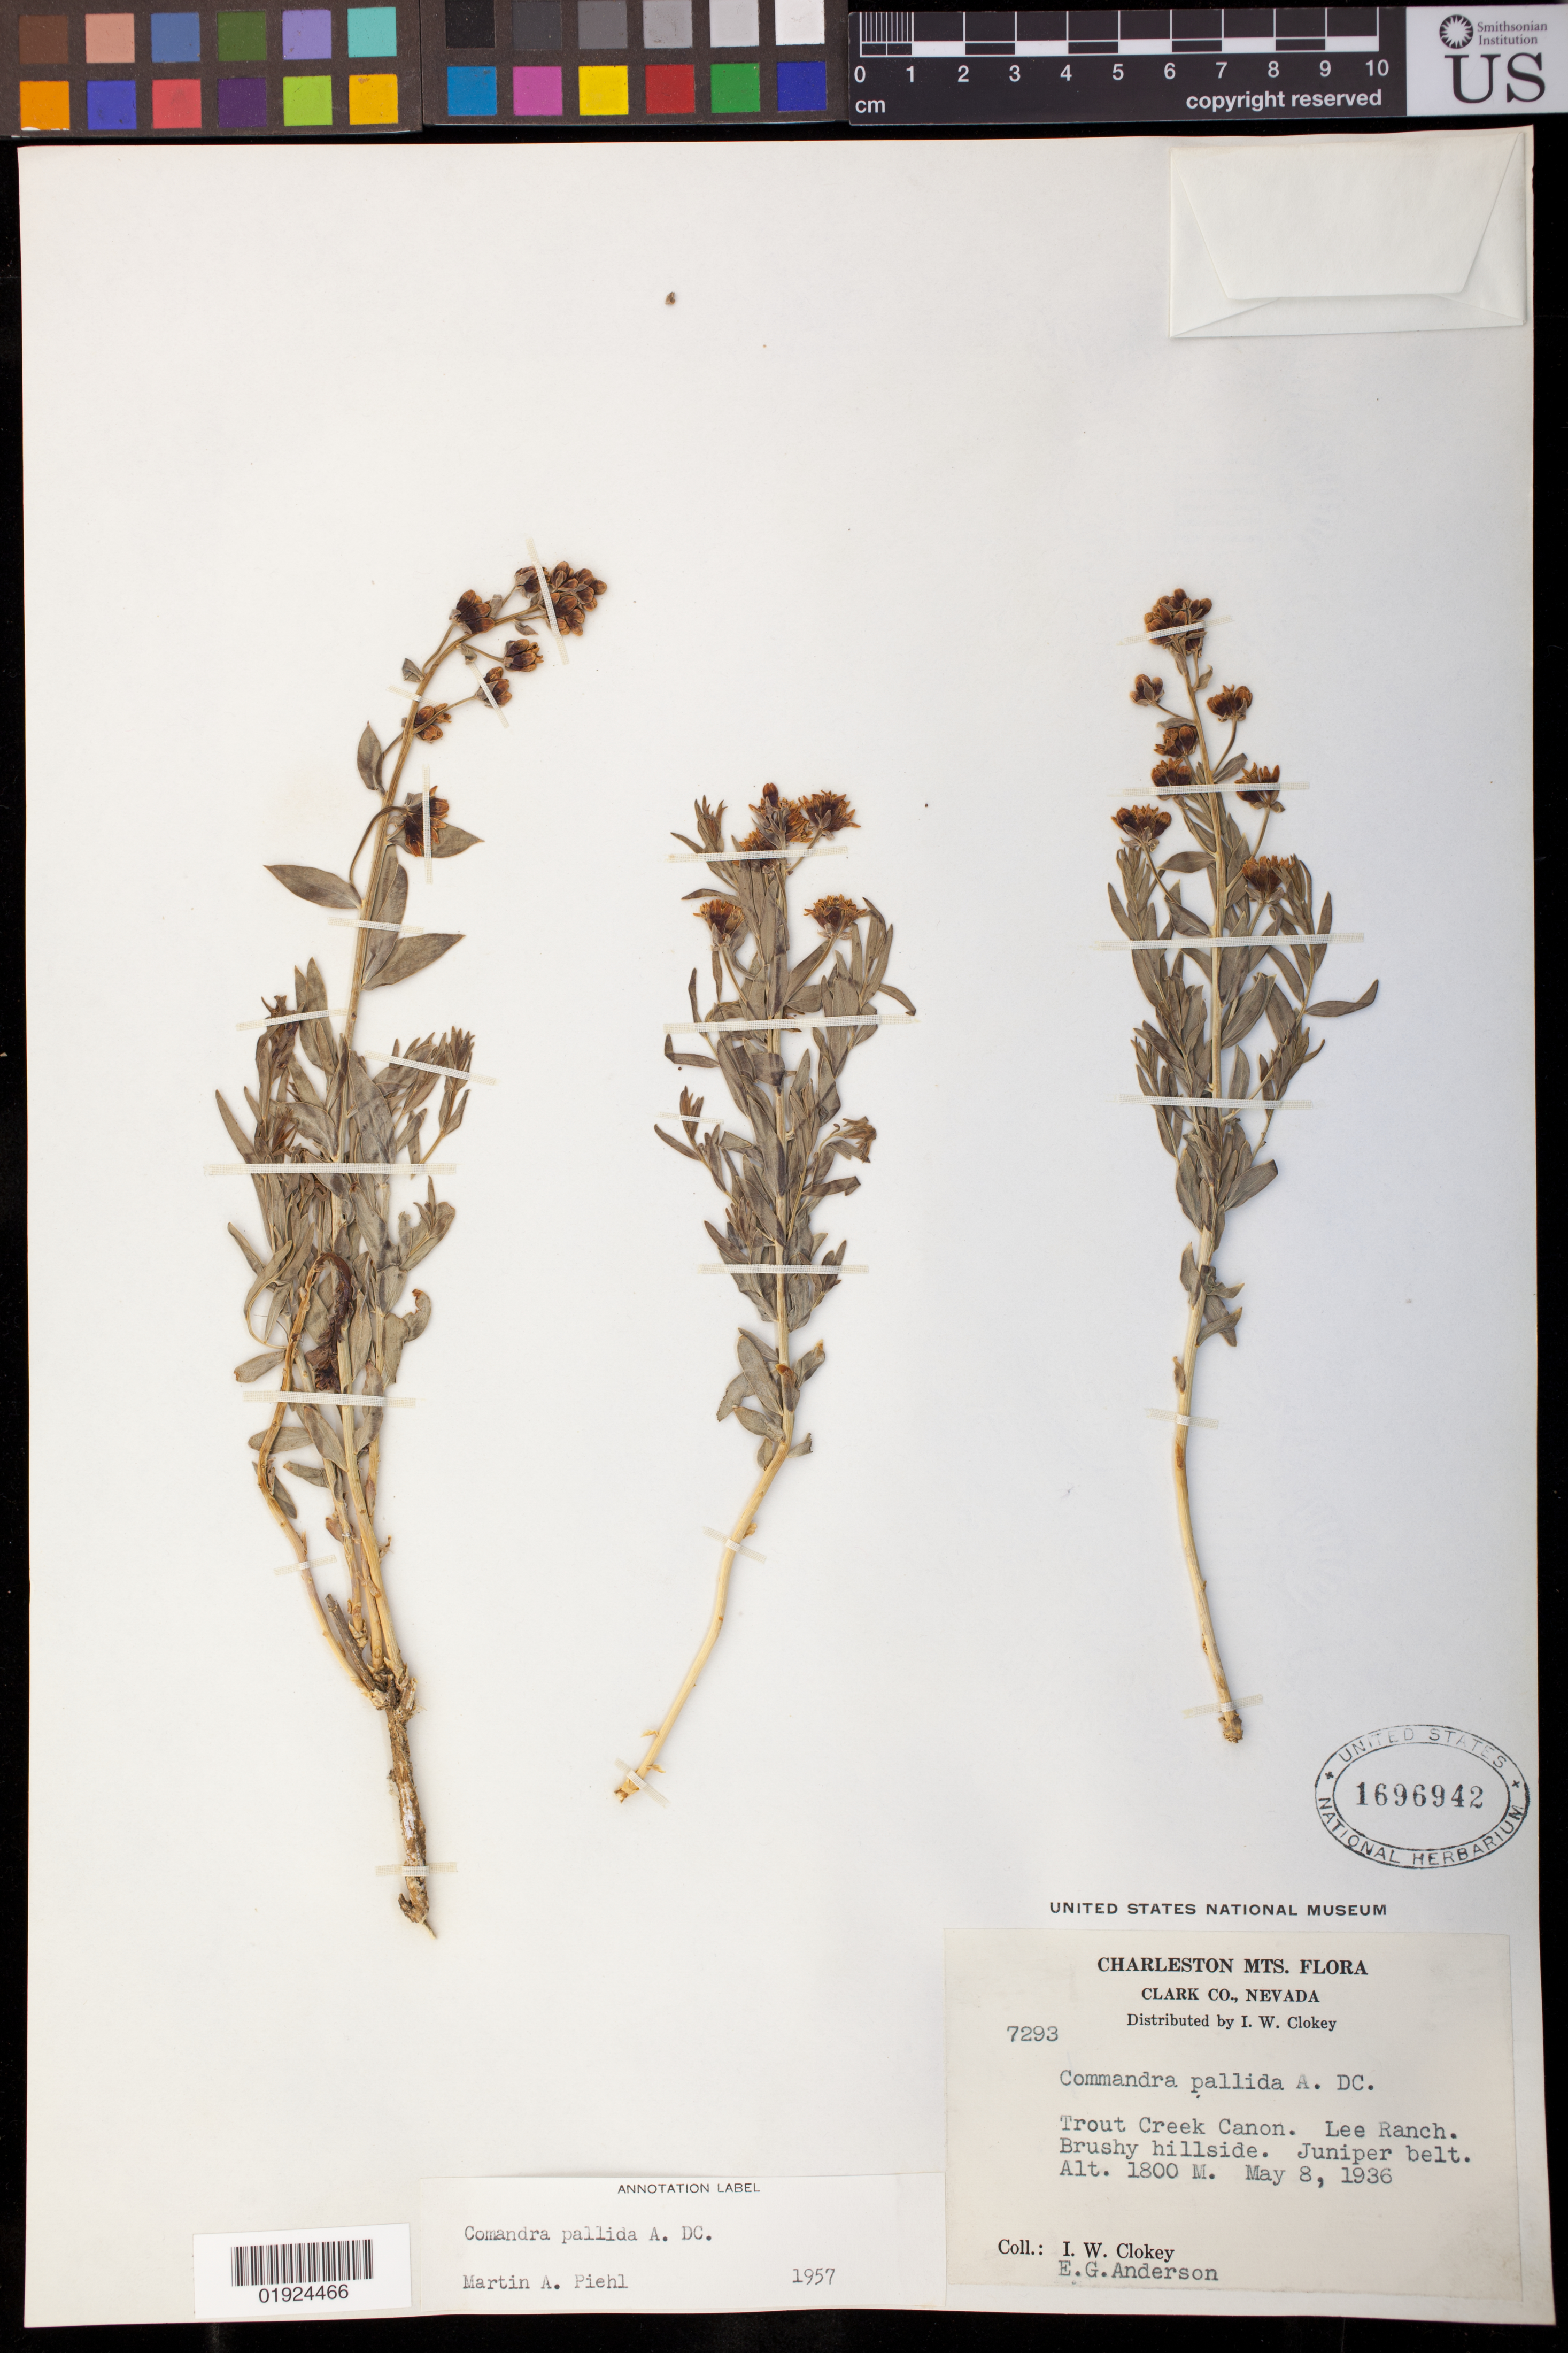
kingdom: Plantae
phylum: Tracheophyta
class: Magnoliopsida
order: Santalales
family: Comandraceae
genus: Comandra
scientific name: Comandra pallida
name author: A. DC.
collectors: I. W. Clokey & E. G. Anderson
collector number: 7293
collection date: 1936-05-08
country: United States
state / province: Nevada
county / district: Clark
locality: Trout Creek Canon. Lee Ranch.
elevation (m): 1800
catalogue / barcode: US 1696942